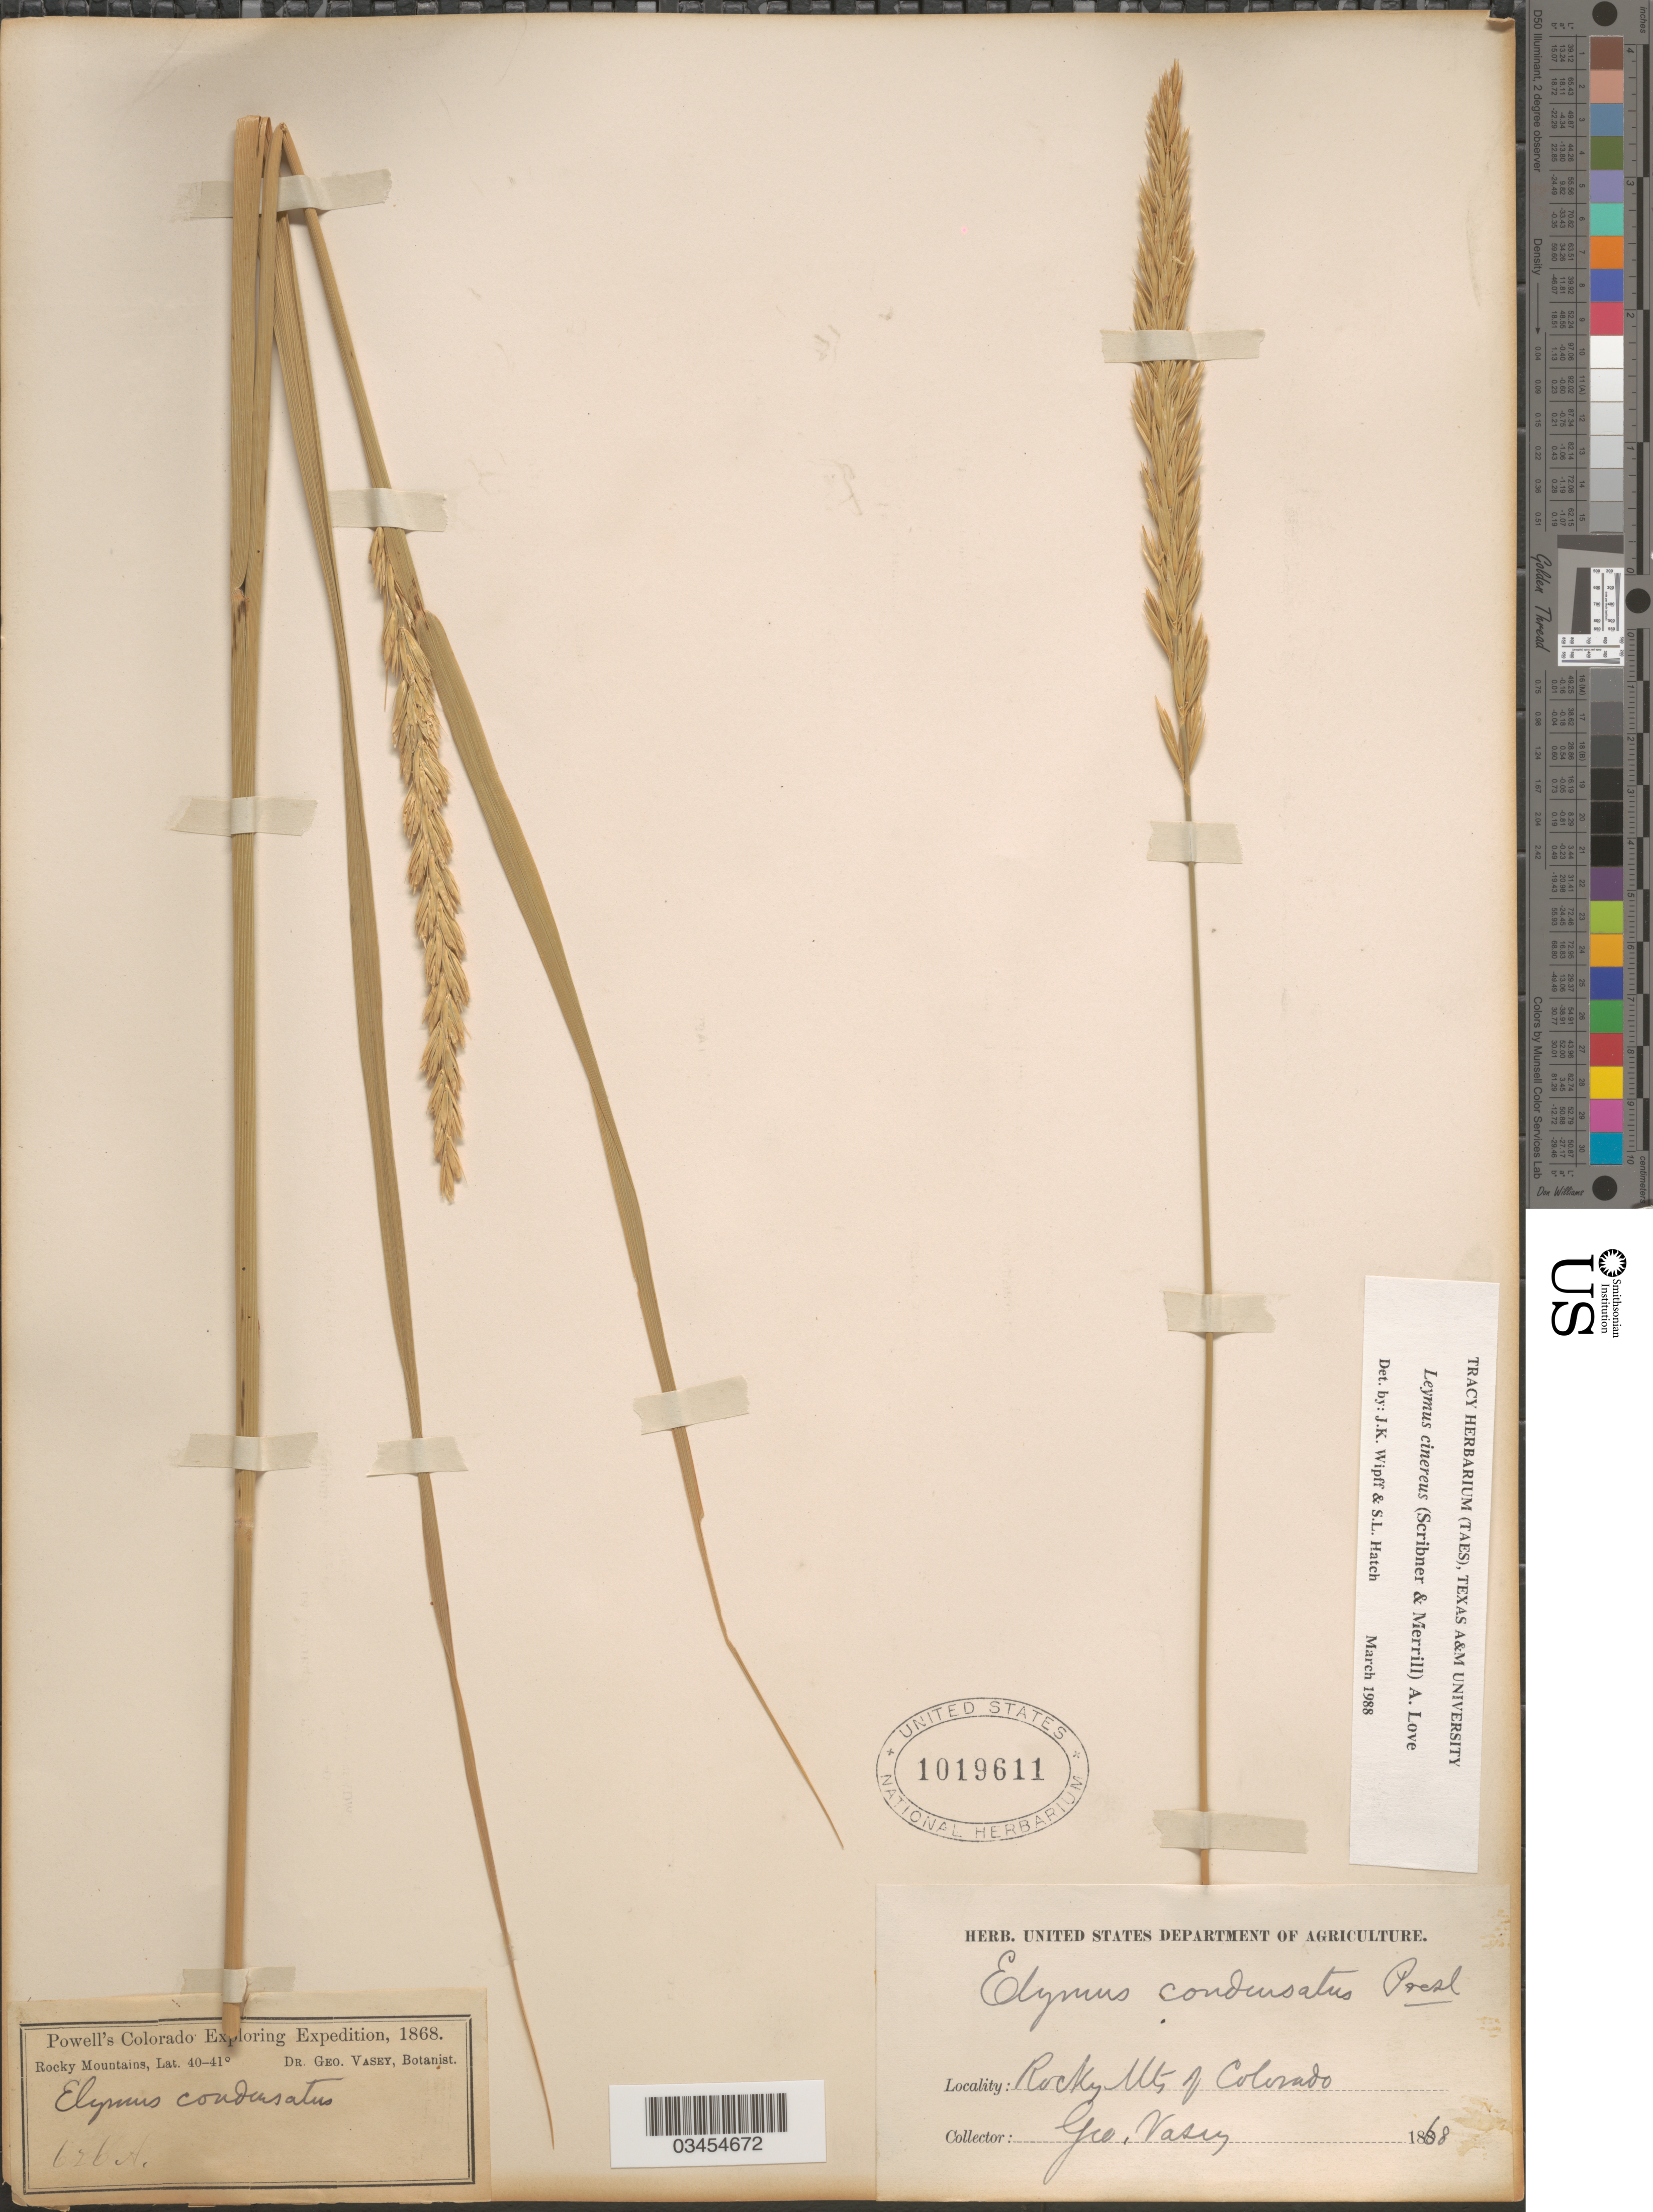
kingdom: Plantae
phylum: Tracheophyta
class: Liliopsida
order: Poales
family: Poaceae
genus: Leymus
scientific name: Leymus cinereus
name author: (Scribn. & Merr.) Á. Löve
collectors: G. R. Vasey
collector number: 626A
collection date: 1868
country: United States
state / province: Colorado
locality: Rocky Mountains of Colorado. Powell's Colorado Exploring Expedition, 1868.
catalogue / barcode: US 1019611